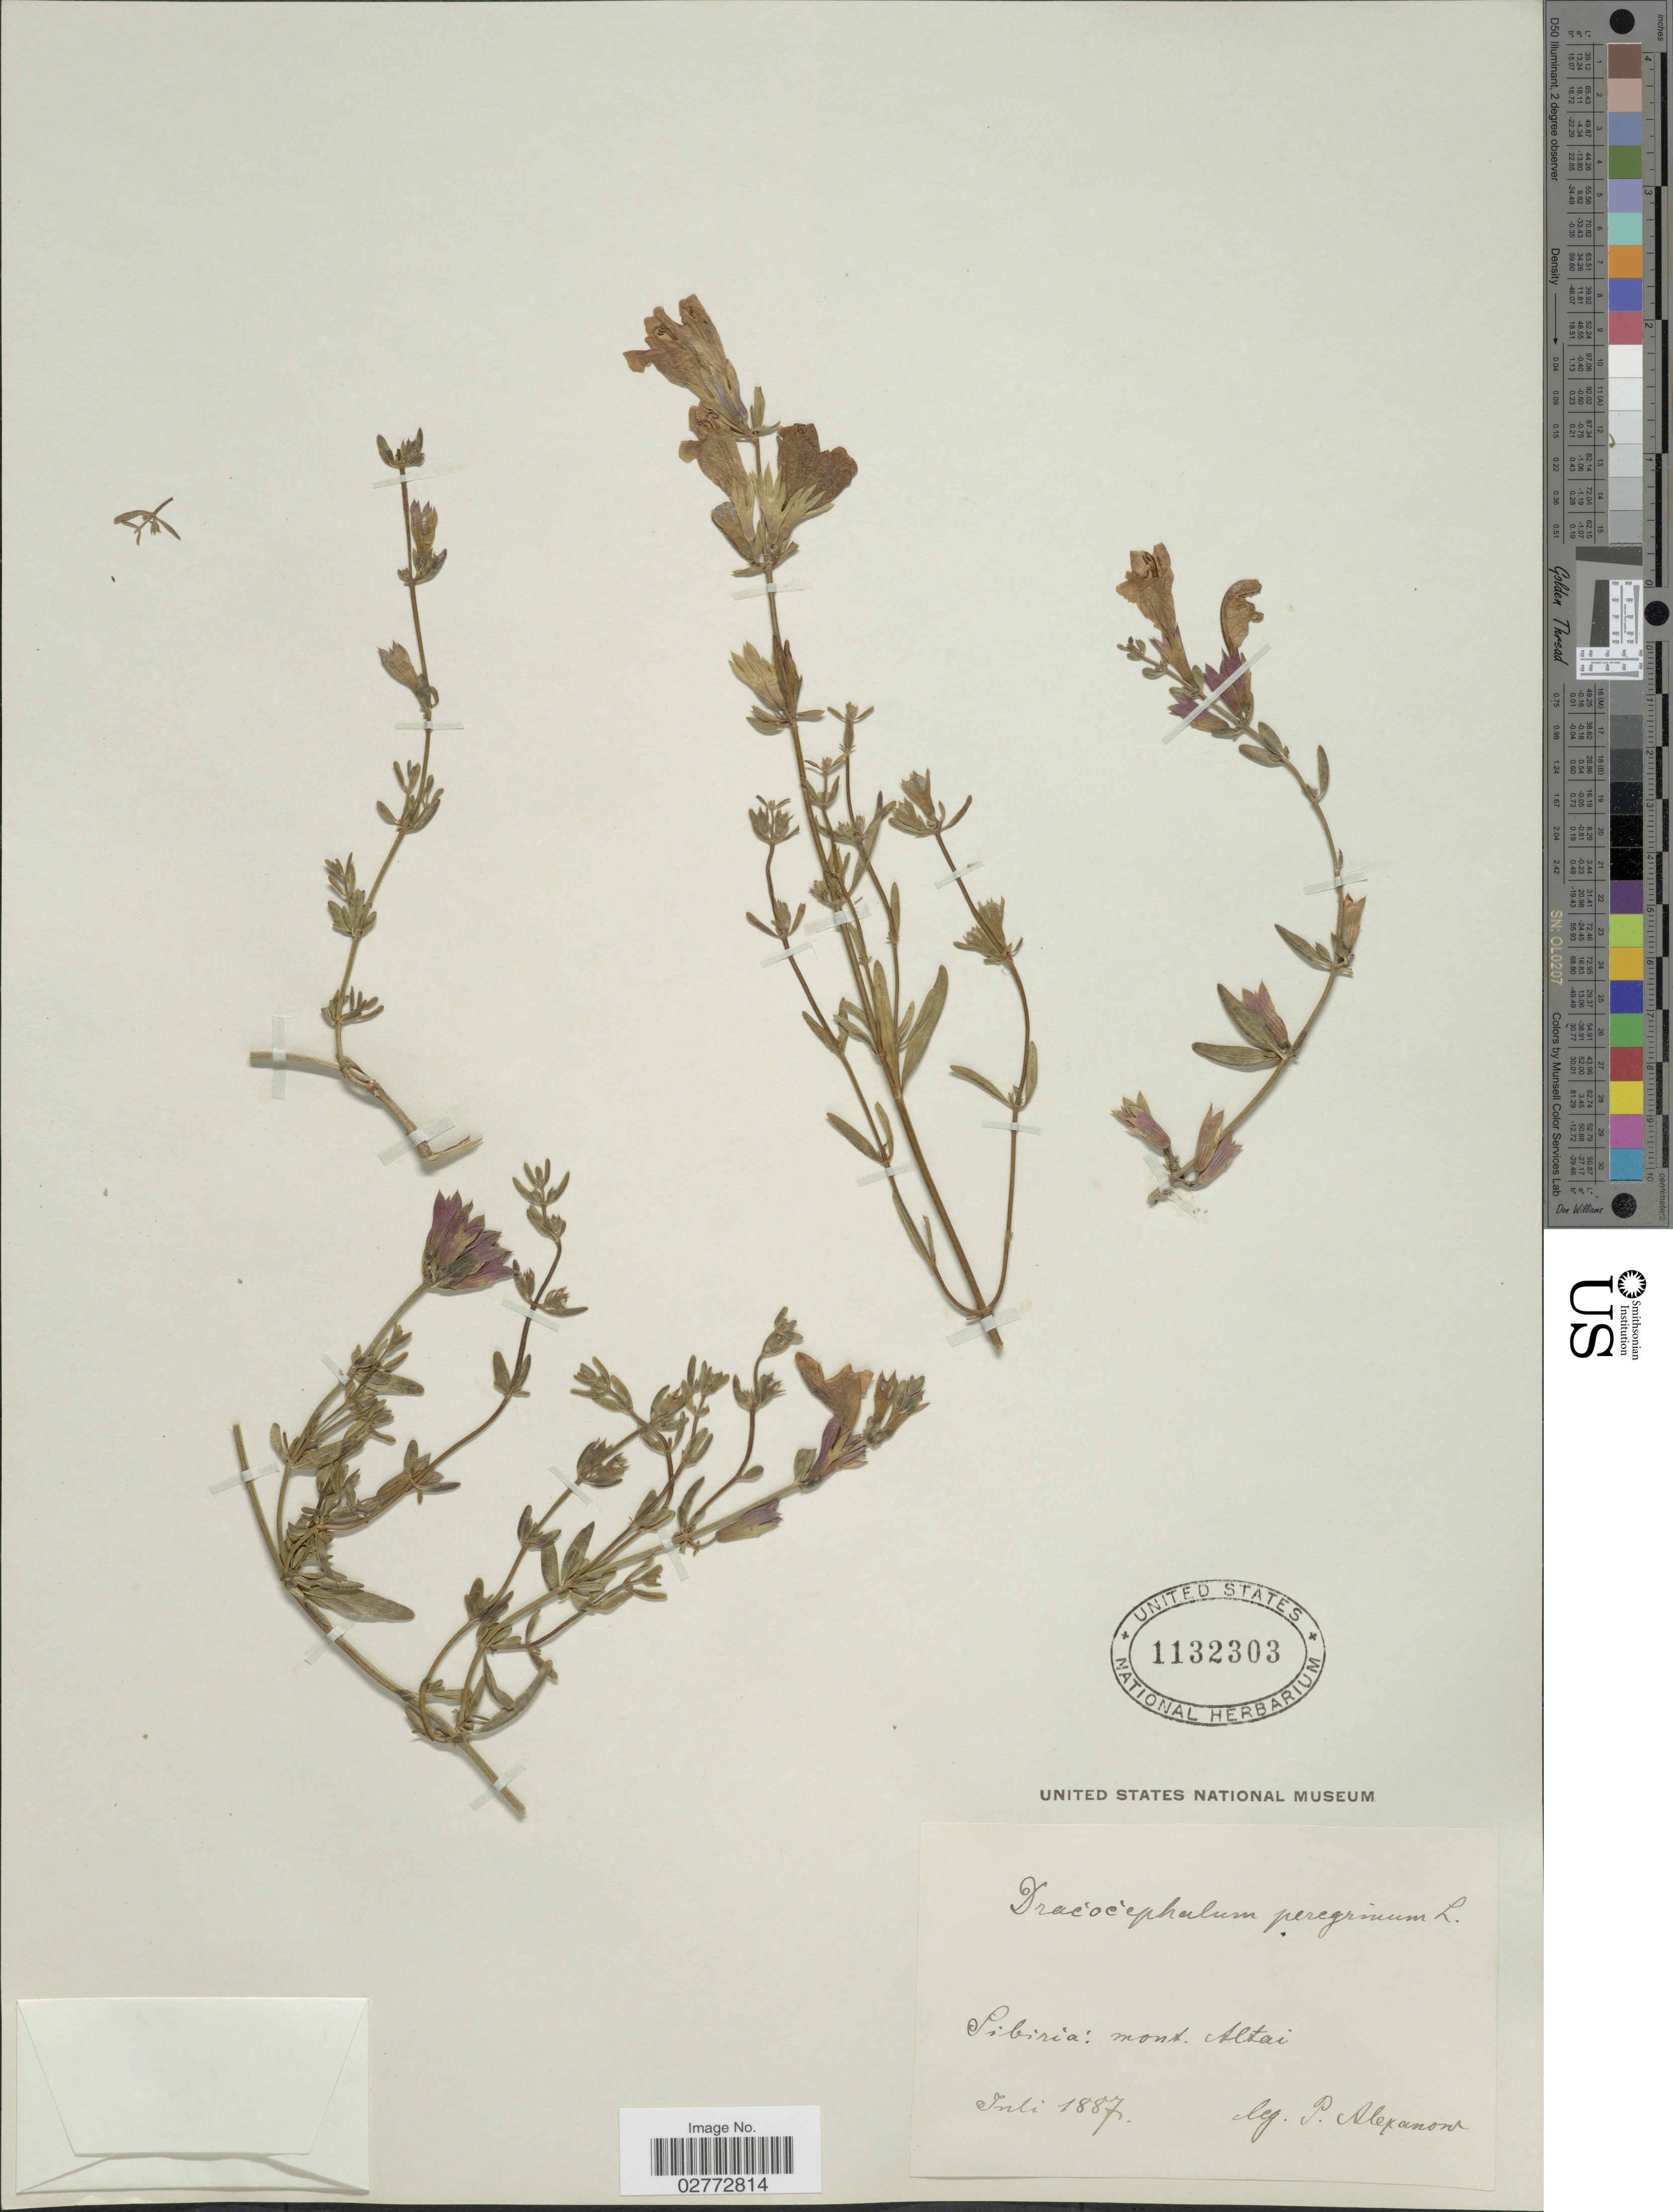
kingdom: Plantae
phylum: Tracheophyta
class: Magnoliopsida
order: Lamiales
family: Lamiaceae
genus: Dracocephalum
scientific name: Dracocephalum peregrinum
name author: L.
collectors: P. Alexanow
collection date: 1887-07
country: Russian Federation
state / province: Altai Republic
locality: Sibiria: mont. Altai.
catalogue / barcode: US 1132303